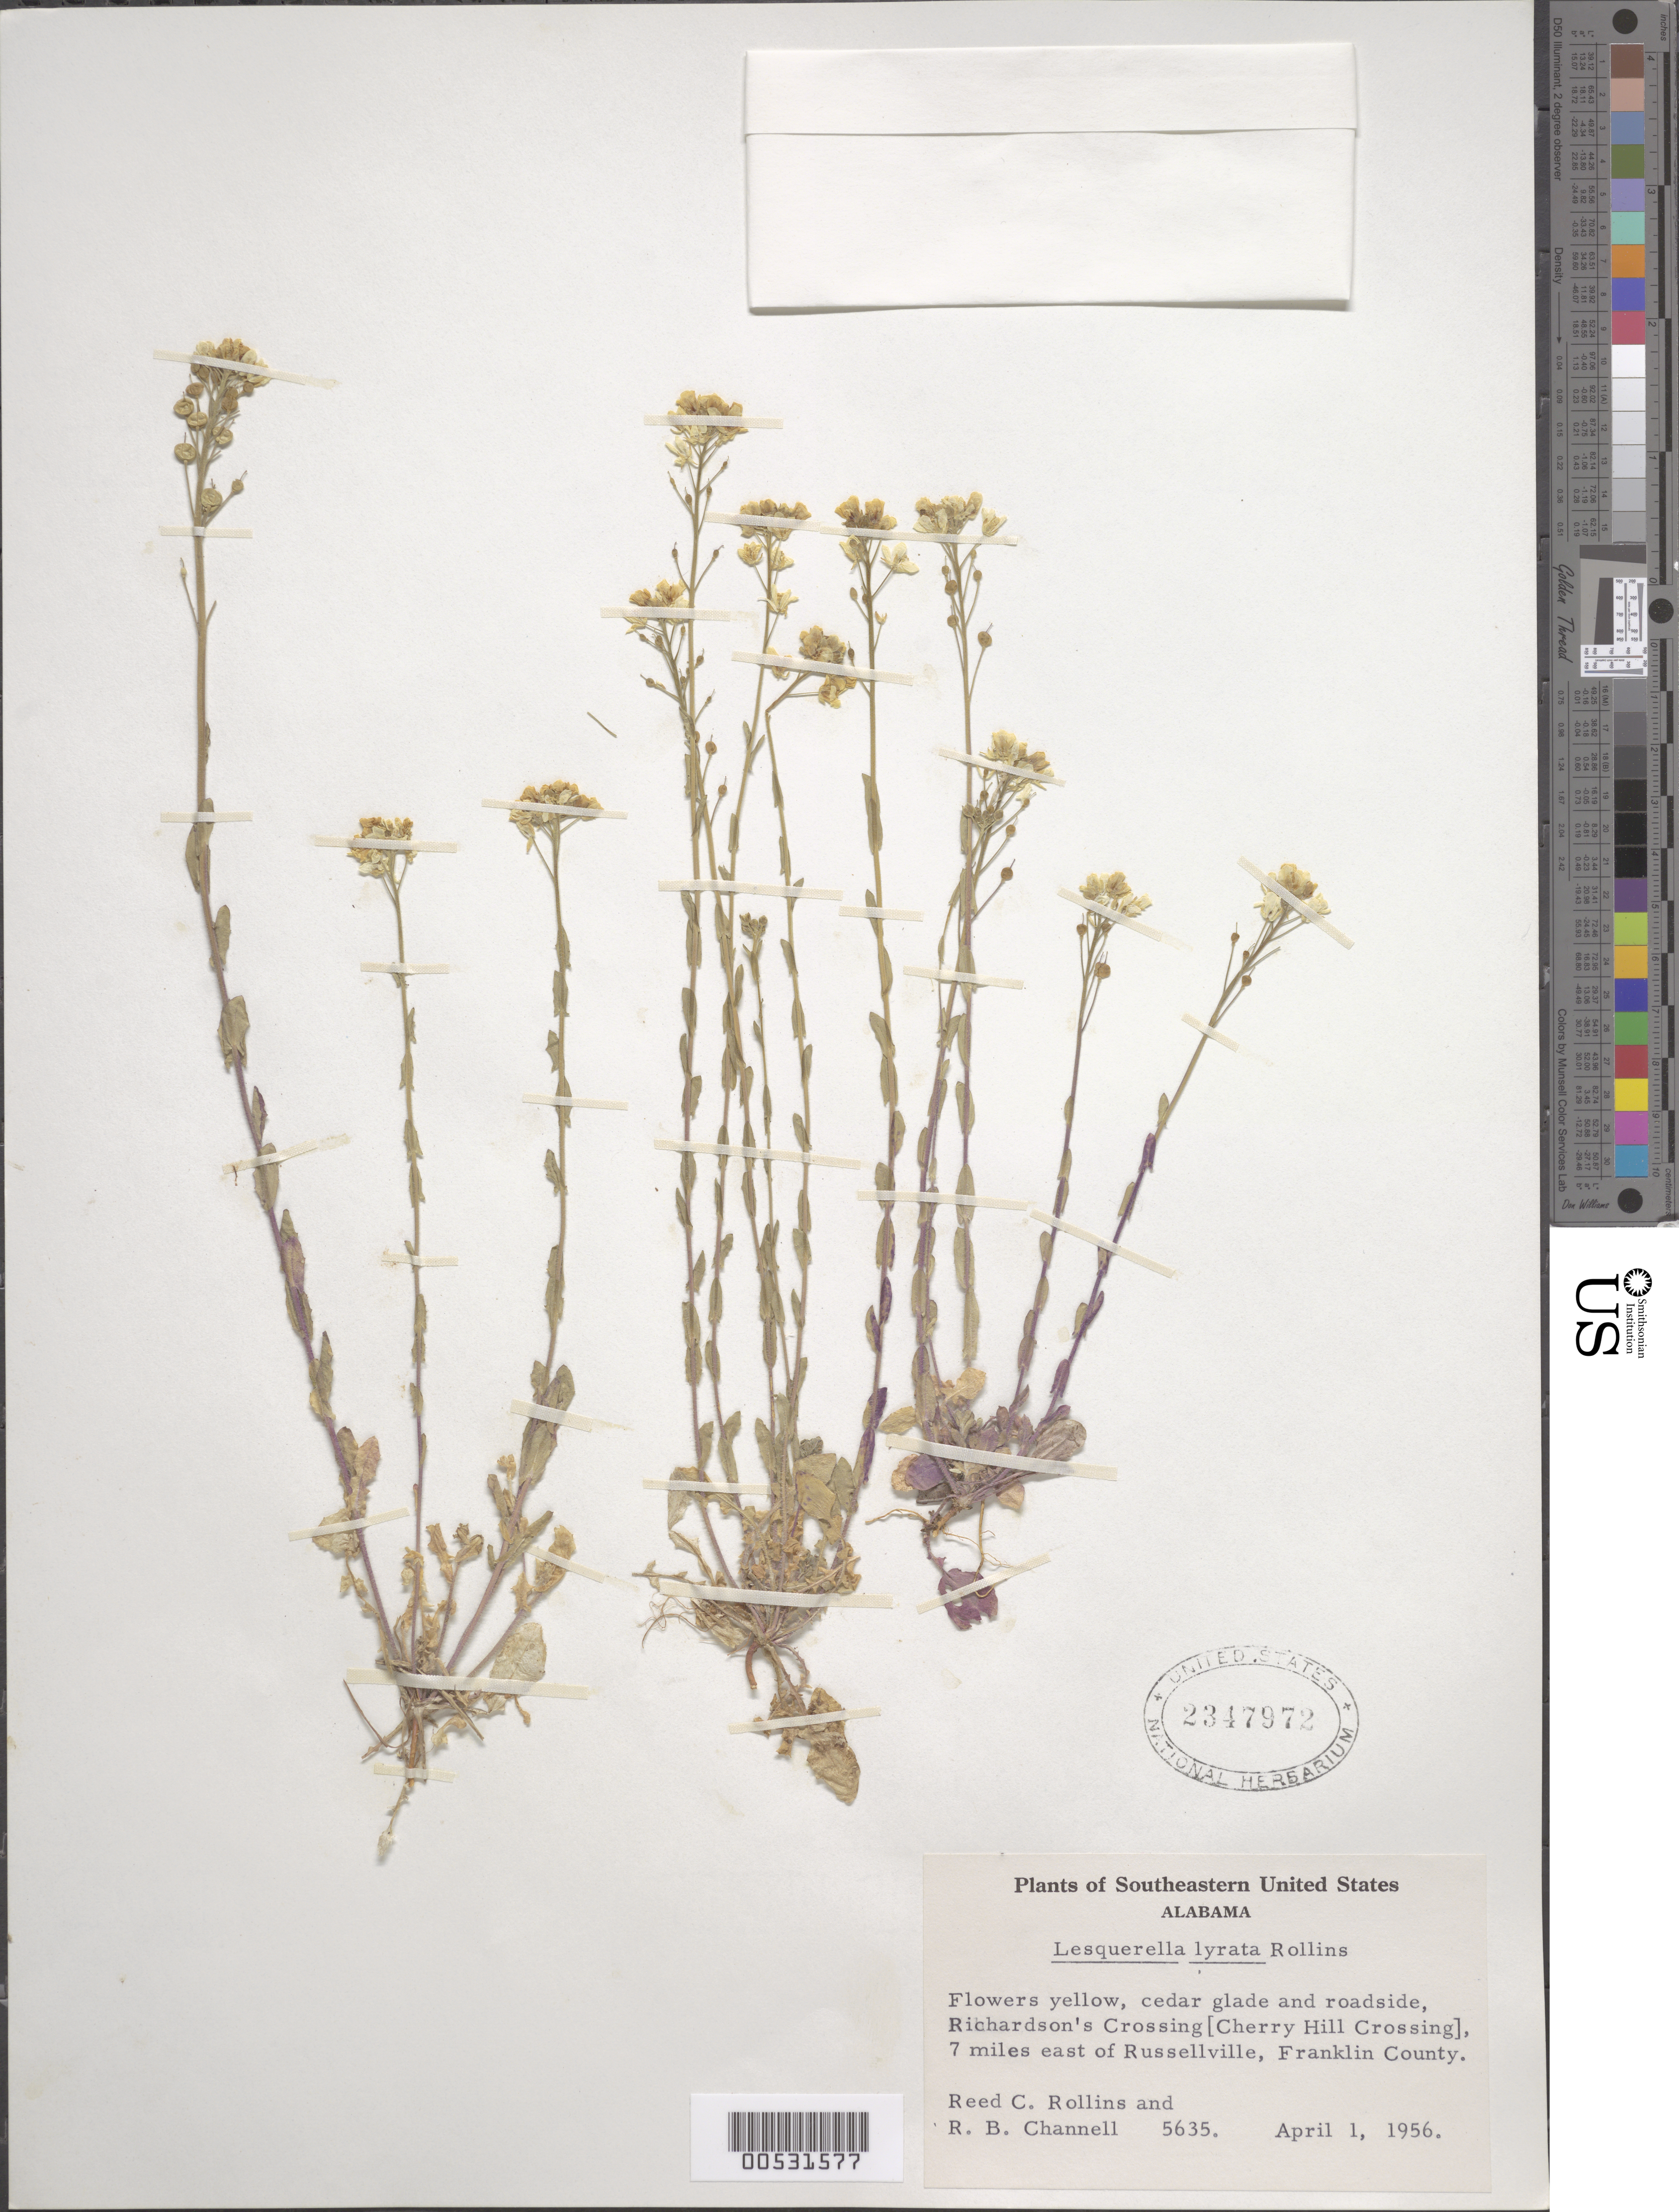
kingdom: Plantae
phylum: Tracheophyta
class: Magnoliopsida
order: Brassicales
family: Brassicaceae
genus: Lesquerella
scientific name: Lesquerella lyrata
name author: Rollins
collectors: R. C. Rollins & R. B. Channell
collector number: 5635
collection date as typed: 01 Apr 1956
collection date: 1956-04-01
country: United States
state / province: Alabama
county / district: Franklin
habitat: Cedar glade and roadside.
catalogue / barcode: US 2347972